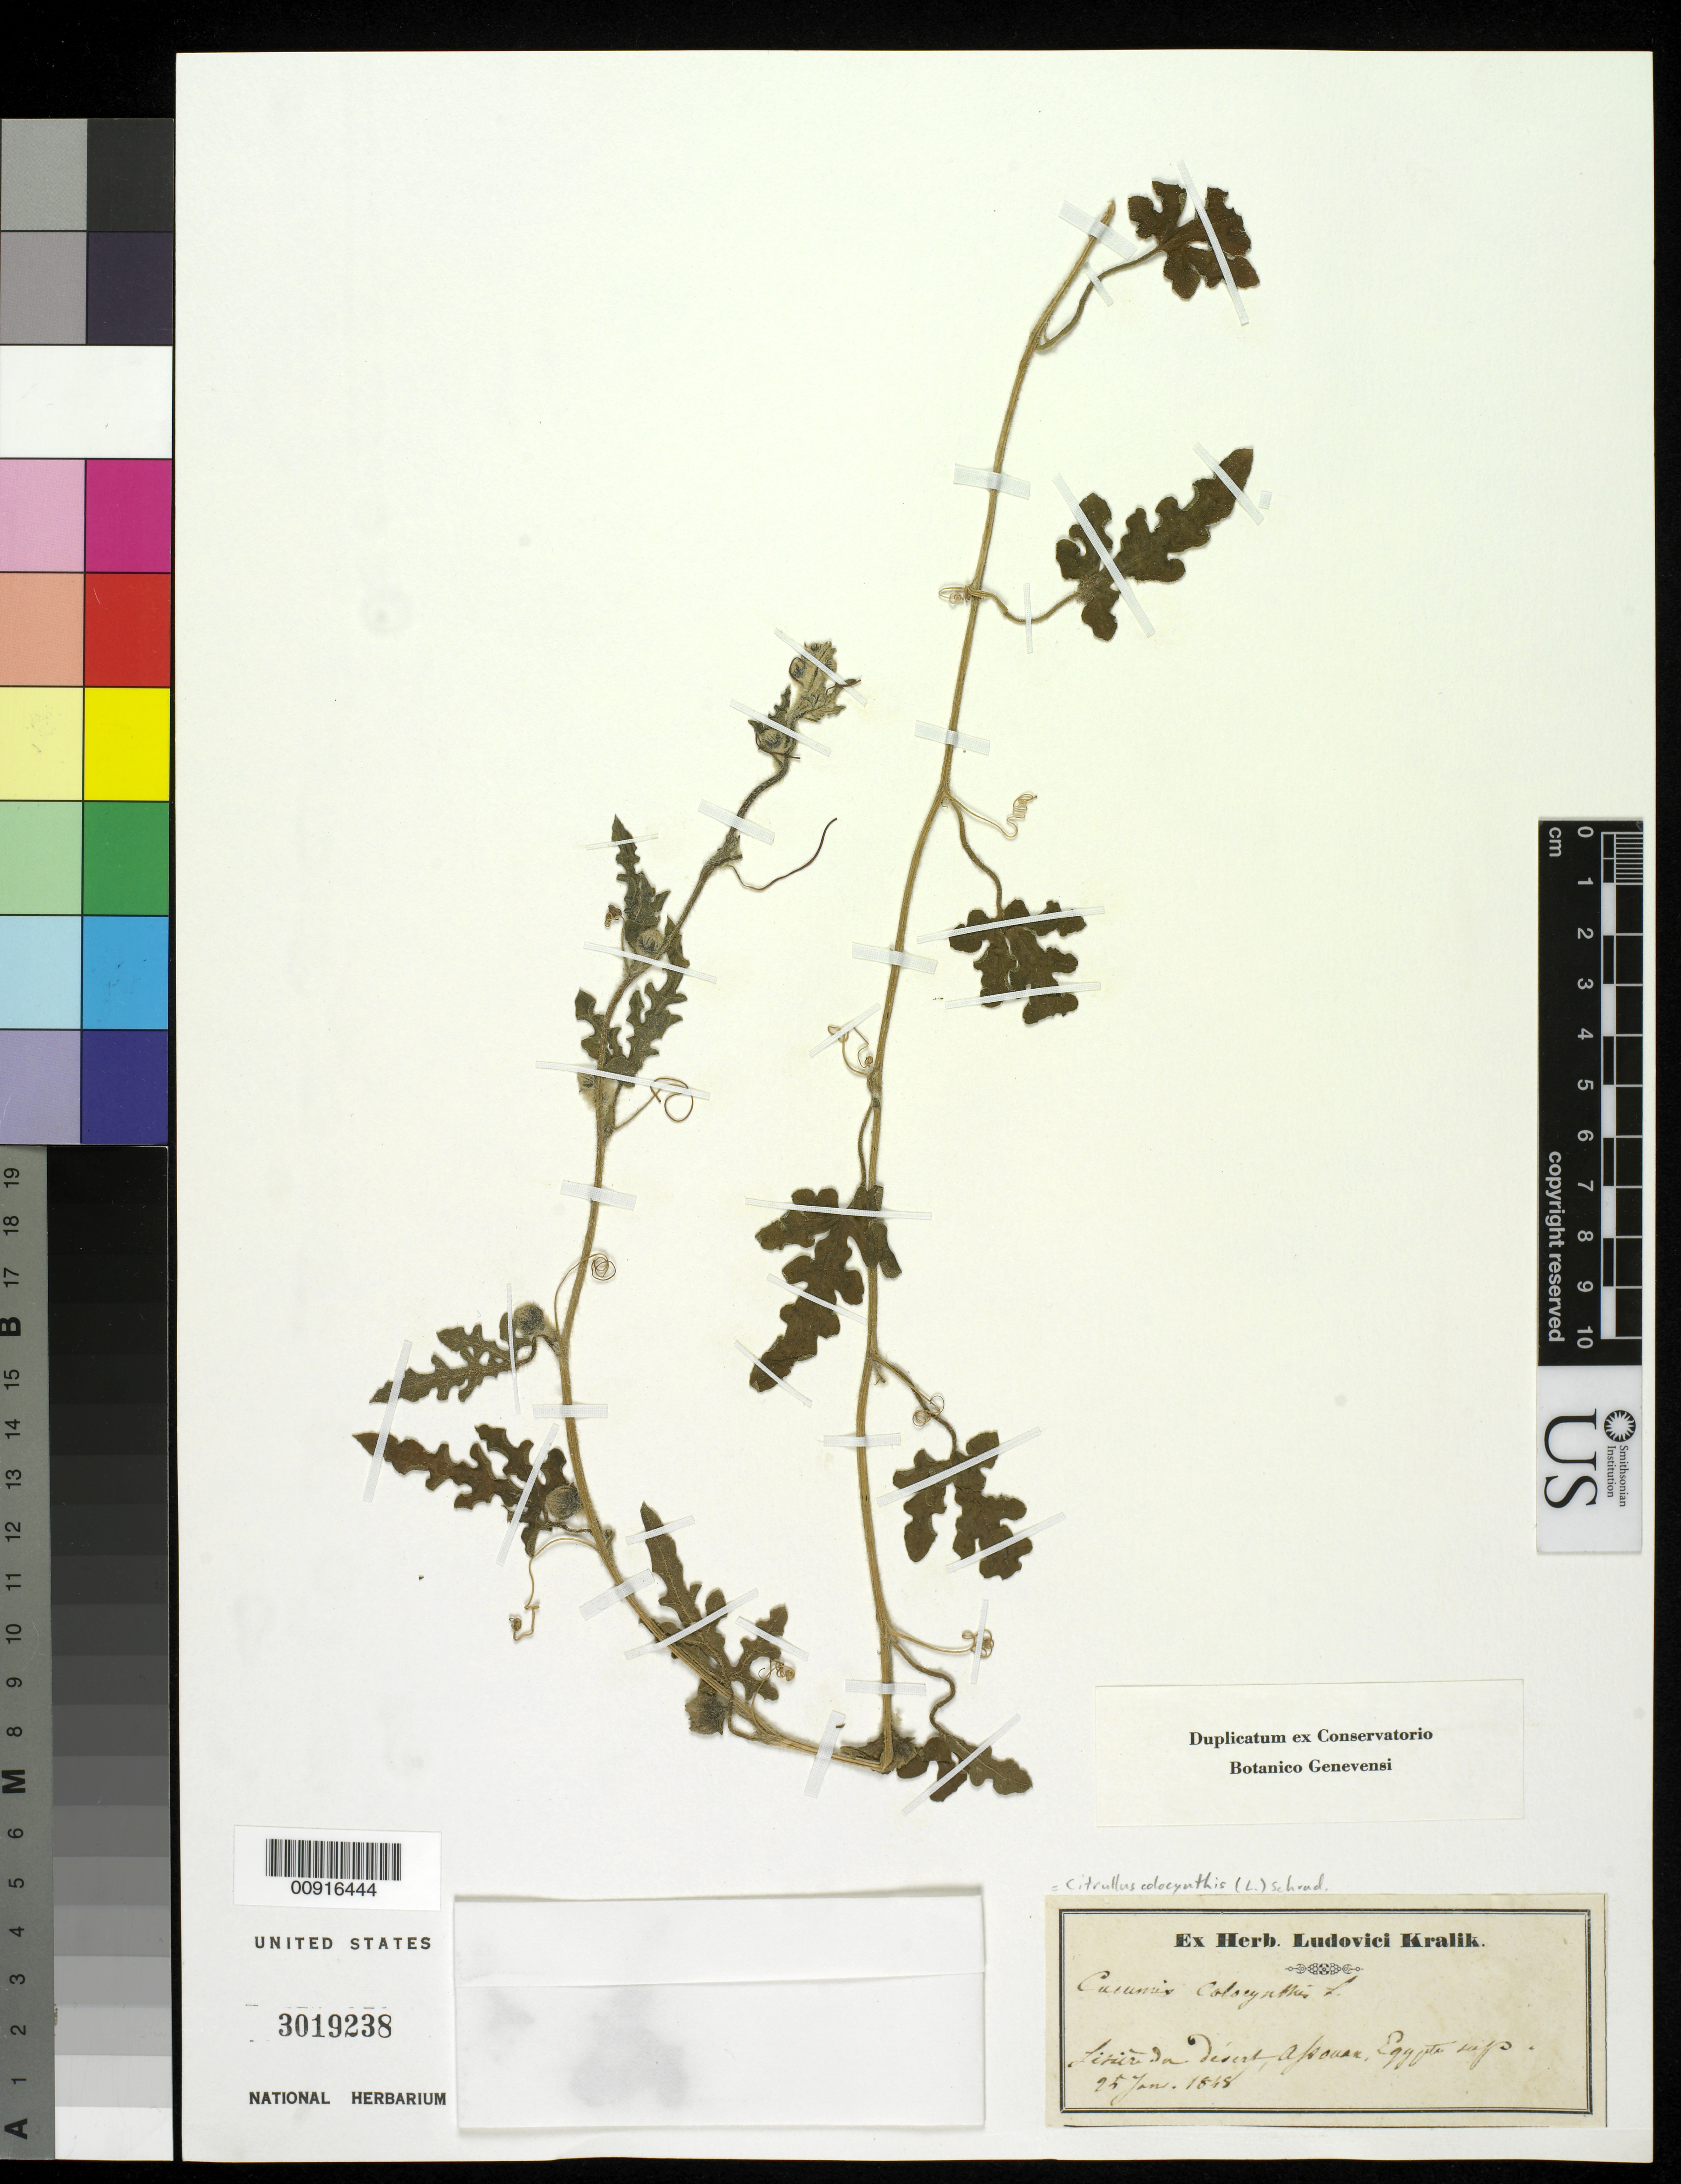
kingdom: Plantae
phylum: Tracheophyta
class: Magnoliopsida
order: Cucurbitales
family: Cucurbitaceae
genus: Citrullus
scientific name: Citrullus vulgaris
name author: Schrad.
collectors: L. Kralik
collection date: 1848-01-25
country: Egypt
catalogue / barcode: US 3019238